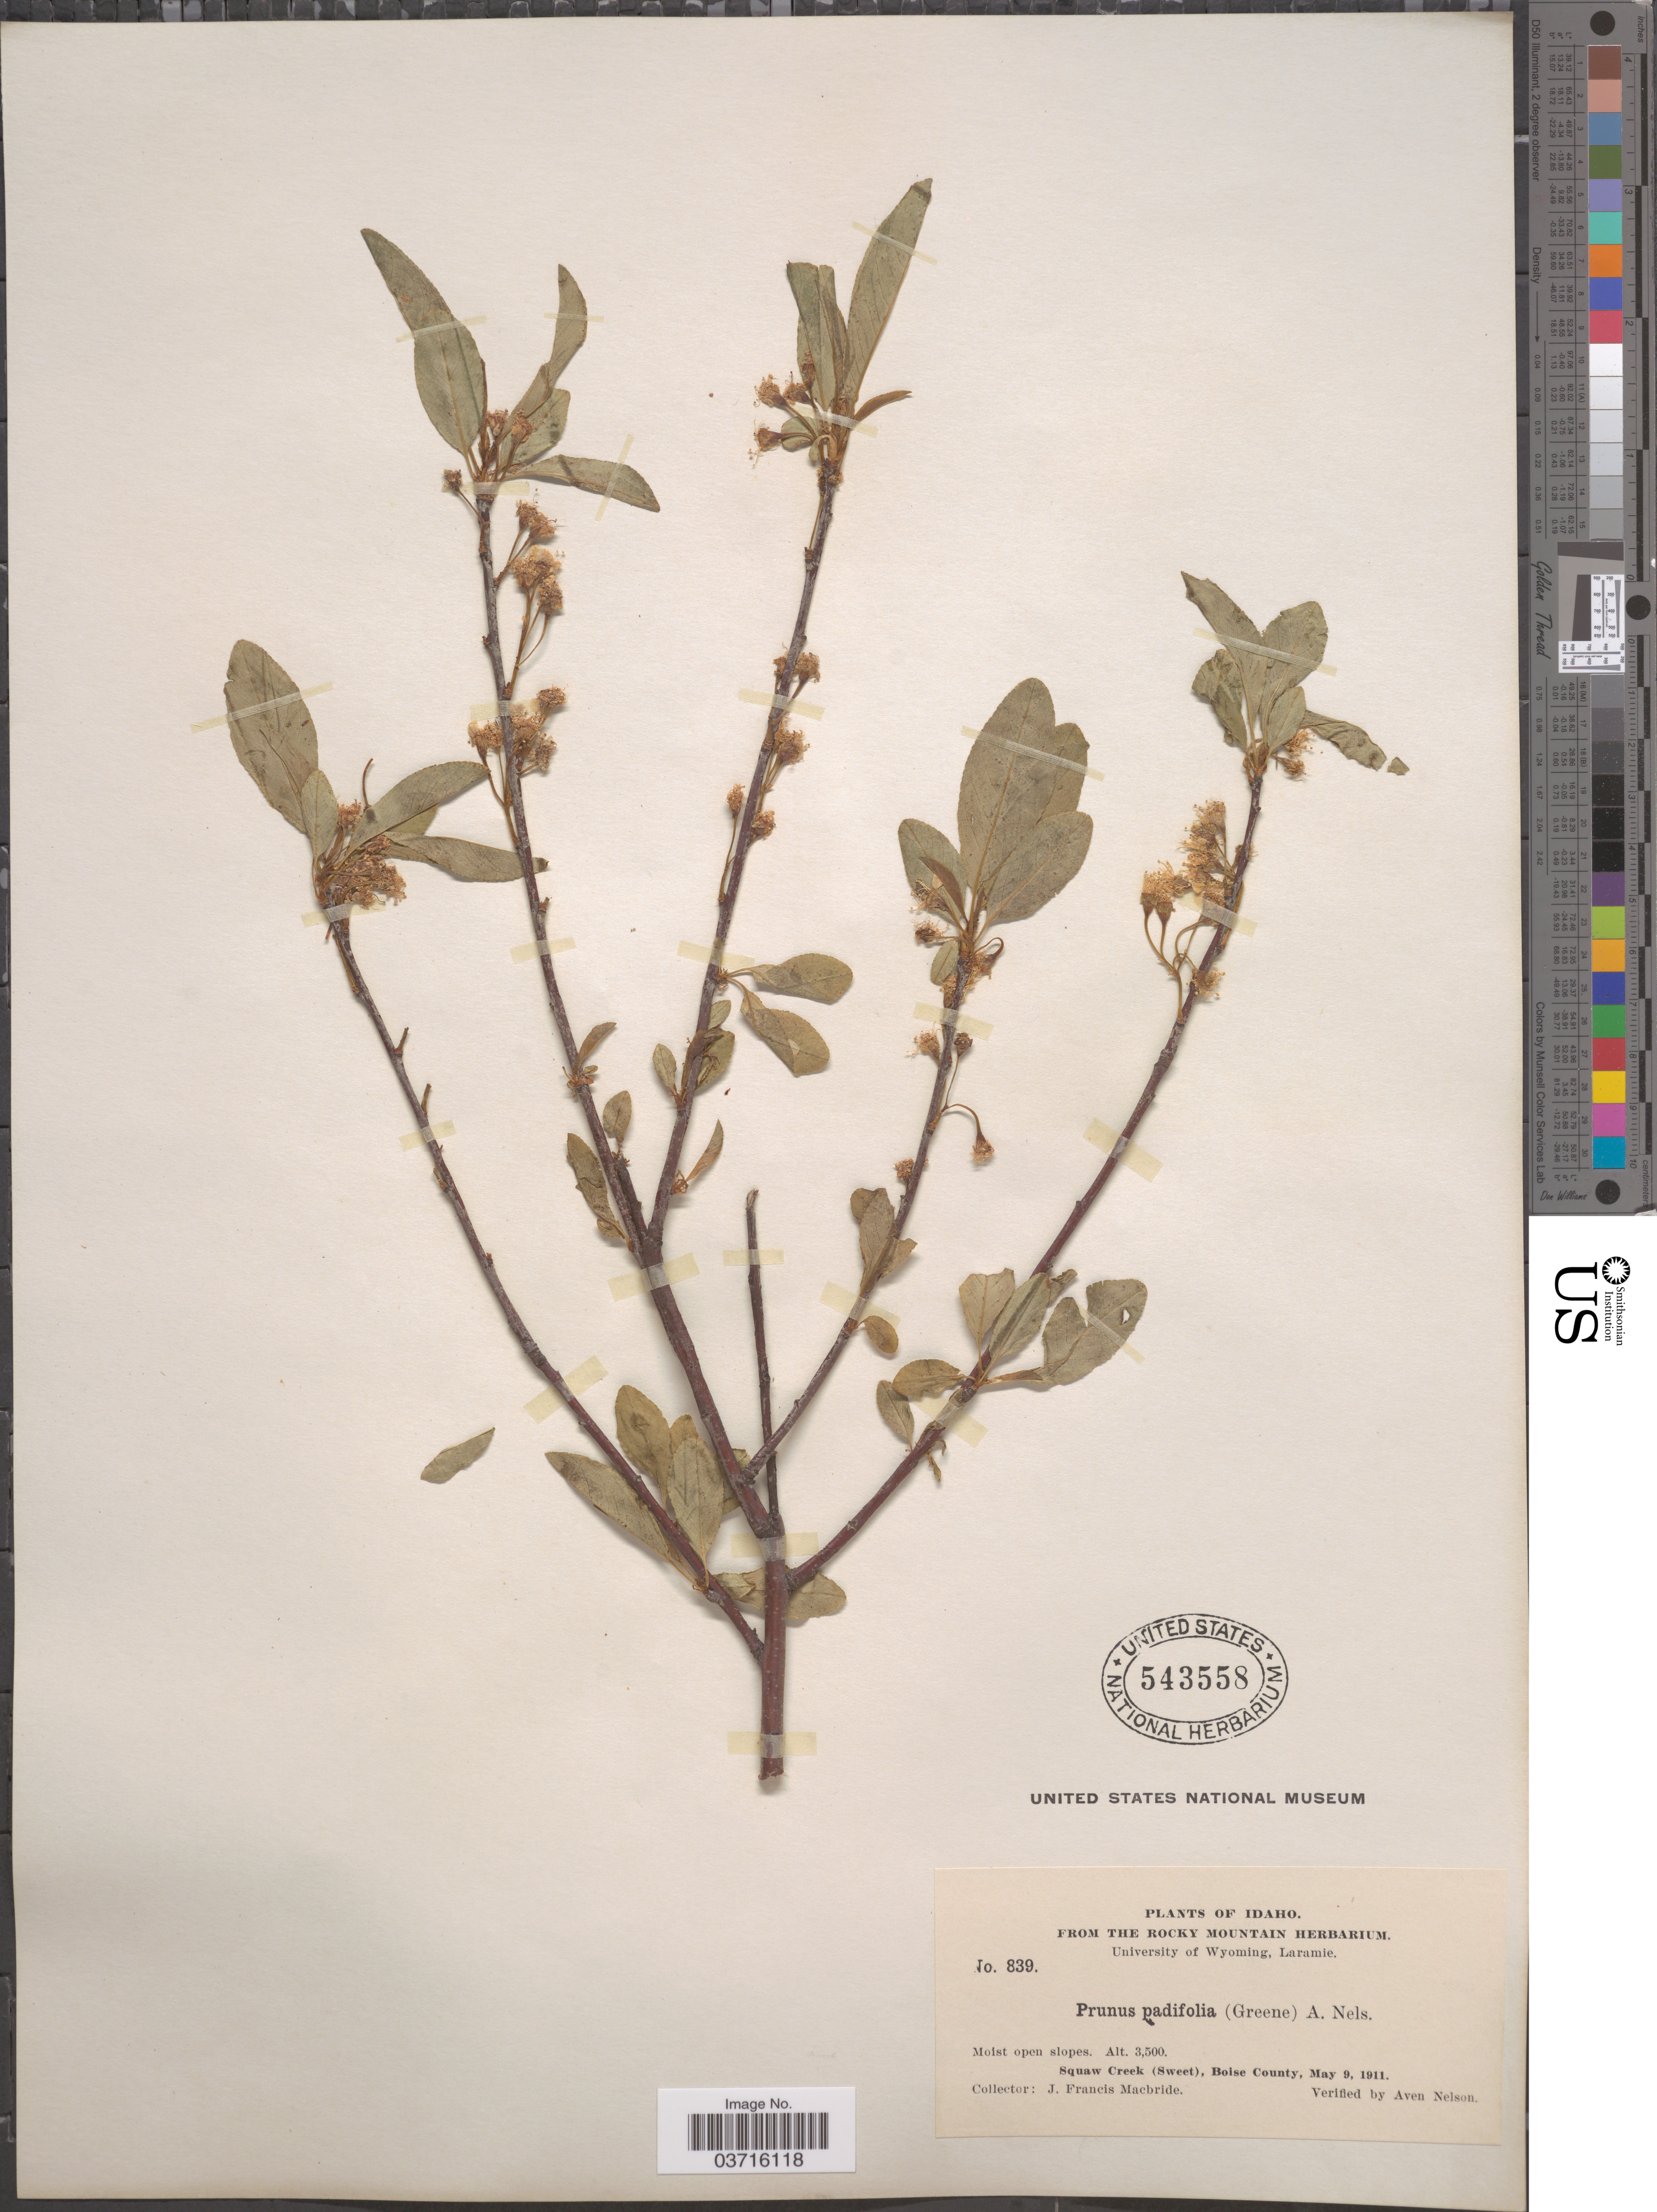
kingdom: Plantae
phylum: Tracheophyta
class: Magnoliopsida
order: Rosales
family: Rosaceae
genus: Prunus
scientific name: Prunus padifolia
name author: A. Nelson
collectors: J. F. Macbride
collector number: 839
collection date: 1911-05-09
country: United States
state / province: Idaho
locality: Squaw Creek (Sweet), Boise County.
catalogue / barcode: US 543558